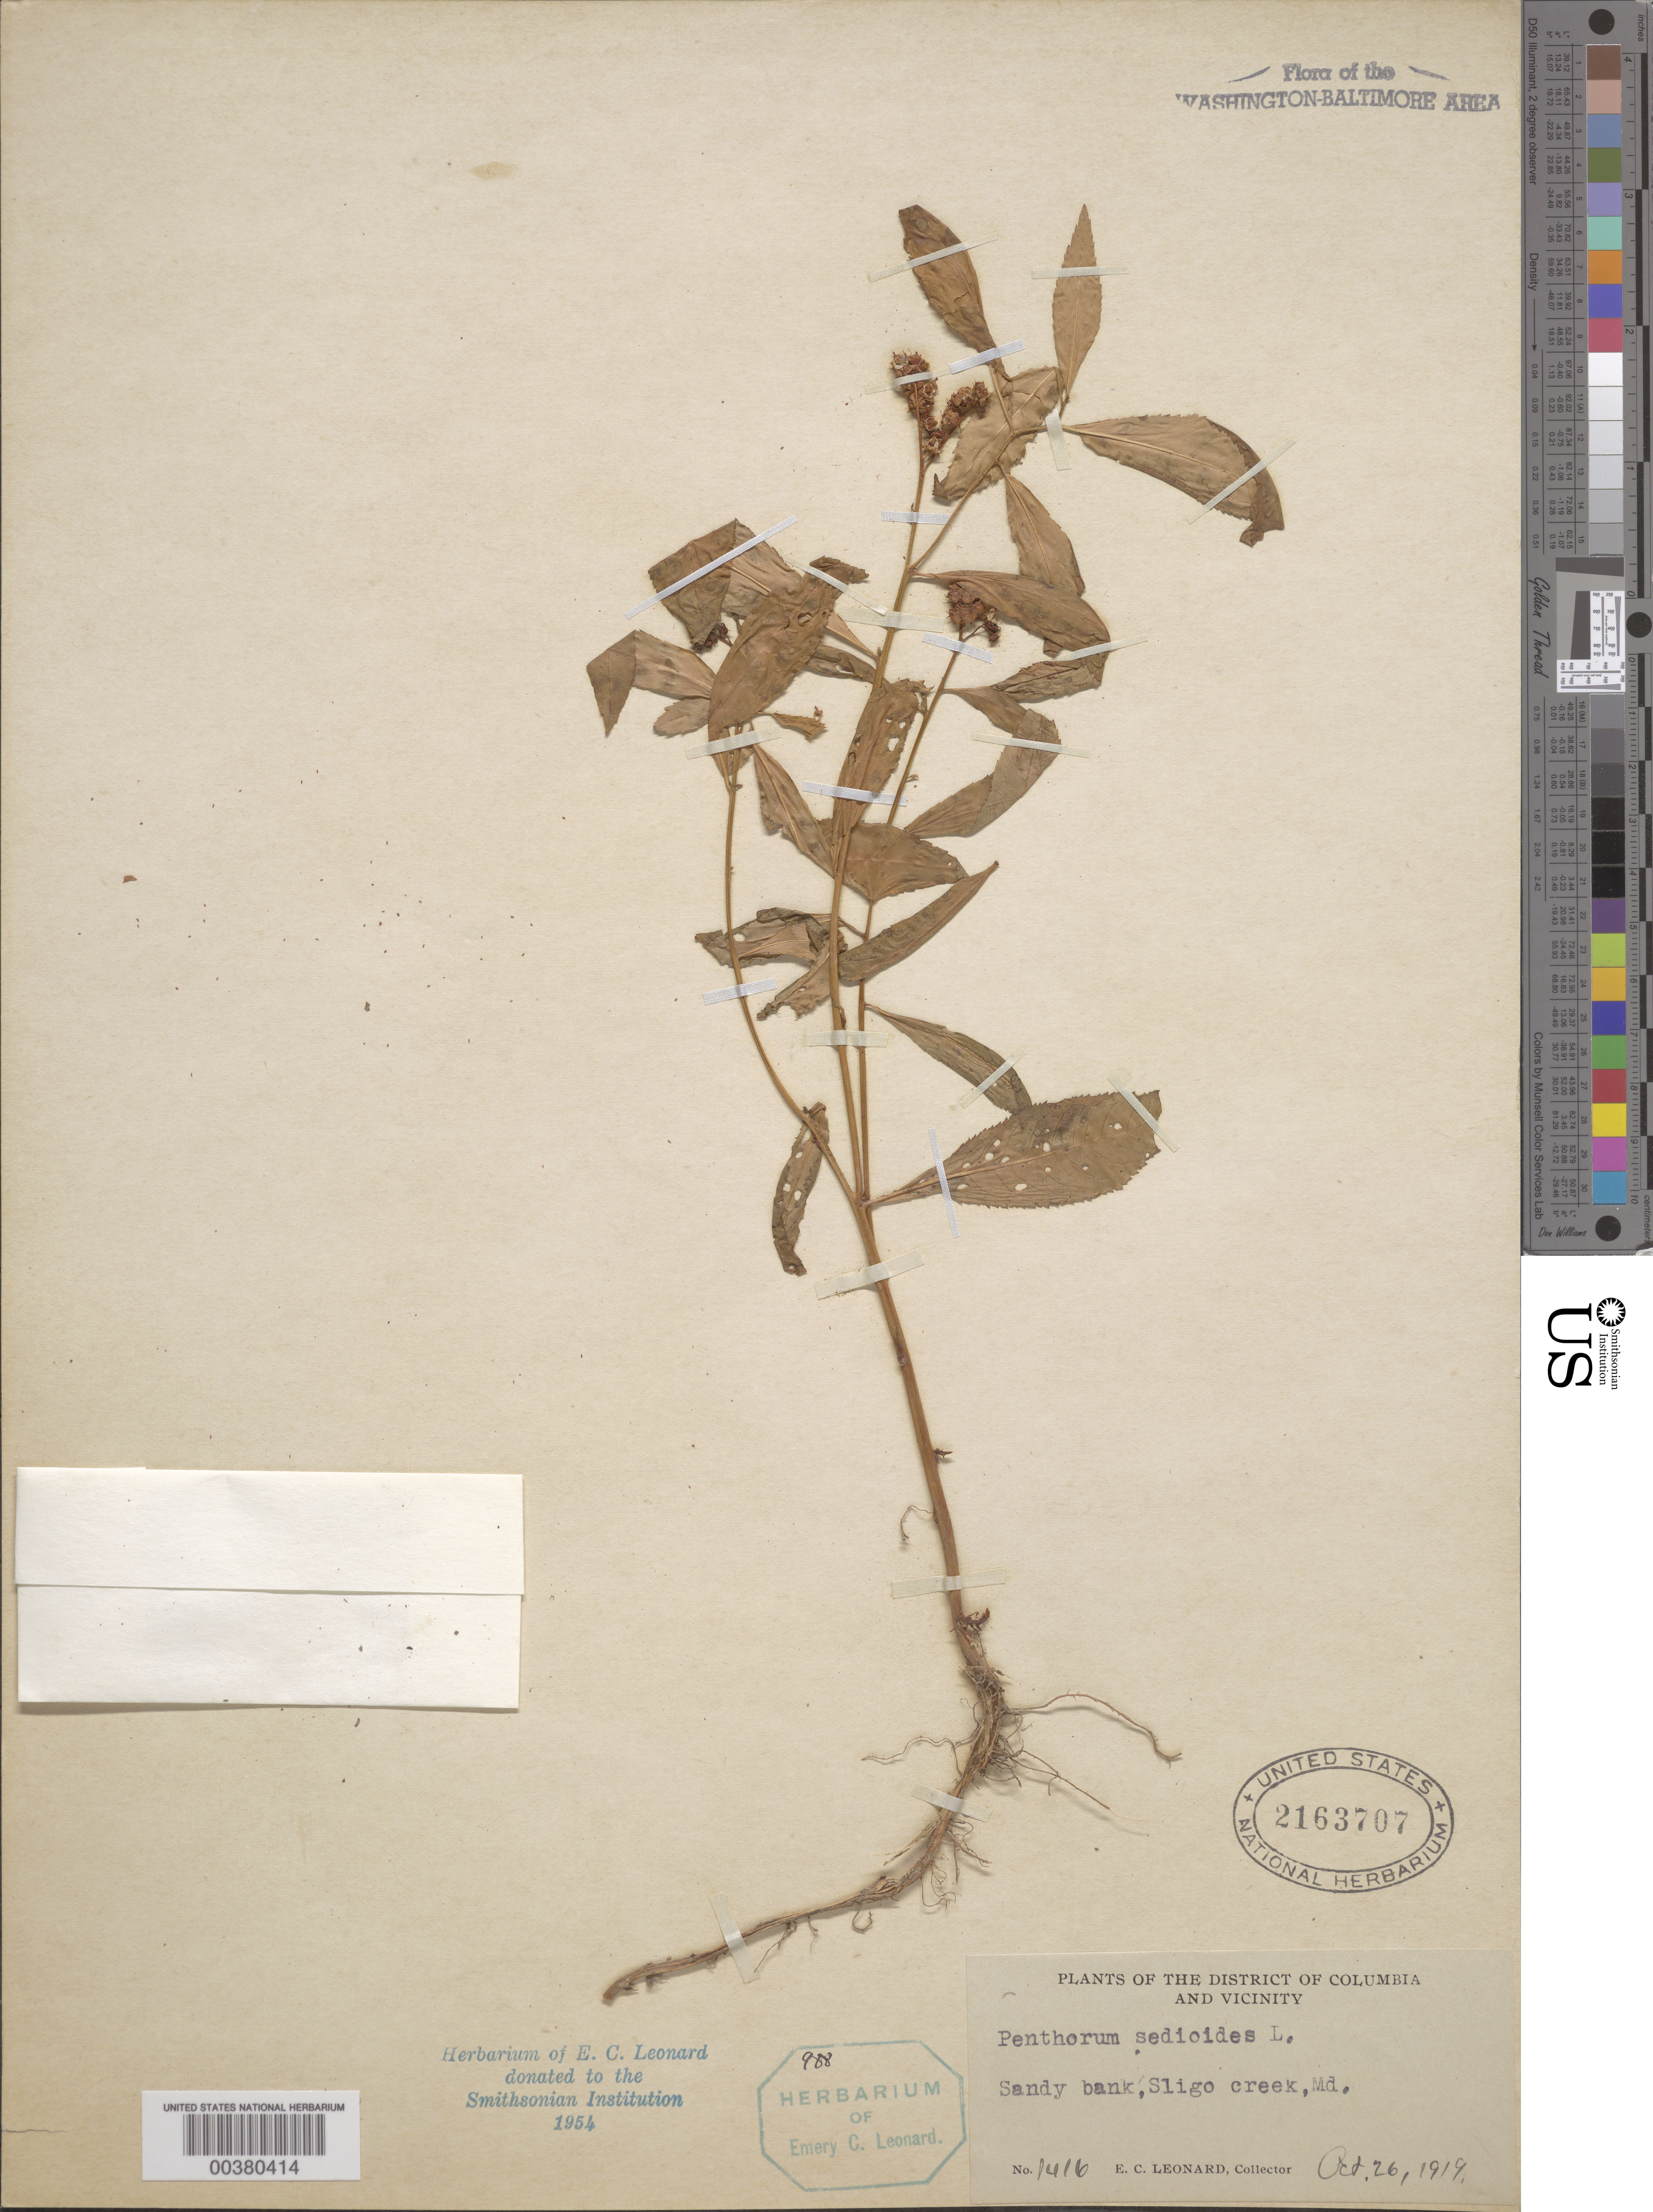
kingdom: Plantae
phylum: Tracheophyta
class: Magnoliopsida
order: Saxifragales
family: Penthoraceae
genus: Penthorum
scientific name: Penthorum sedoides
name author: L.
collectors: E. C. Leonard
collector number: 1416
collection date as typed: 26 Oct 1919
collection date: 1919-10-26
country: United States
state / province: Maryland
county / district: Montgomery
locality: Sligo Creek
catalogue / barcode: US 2163707